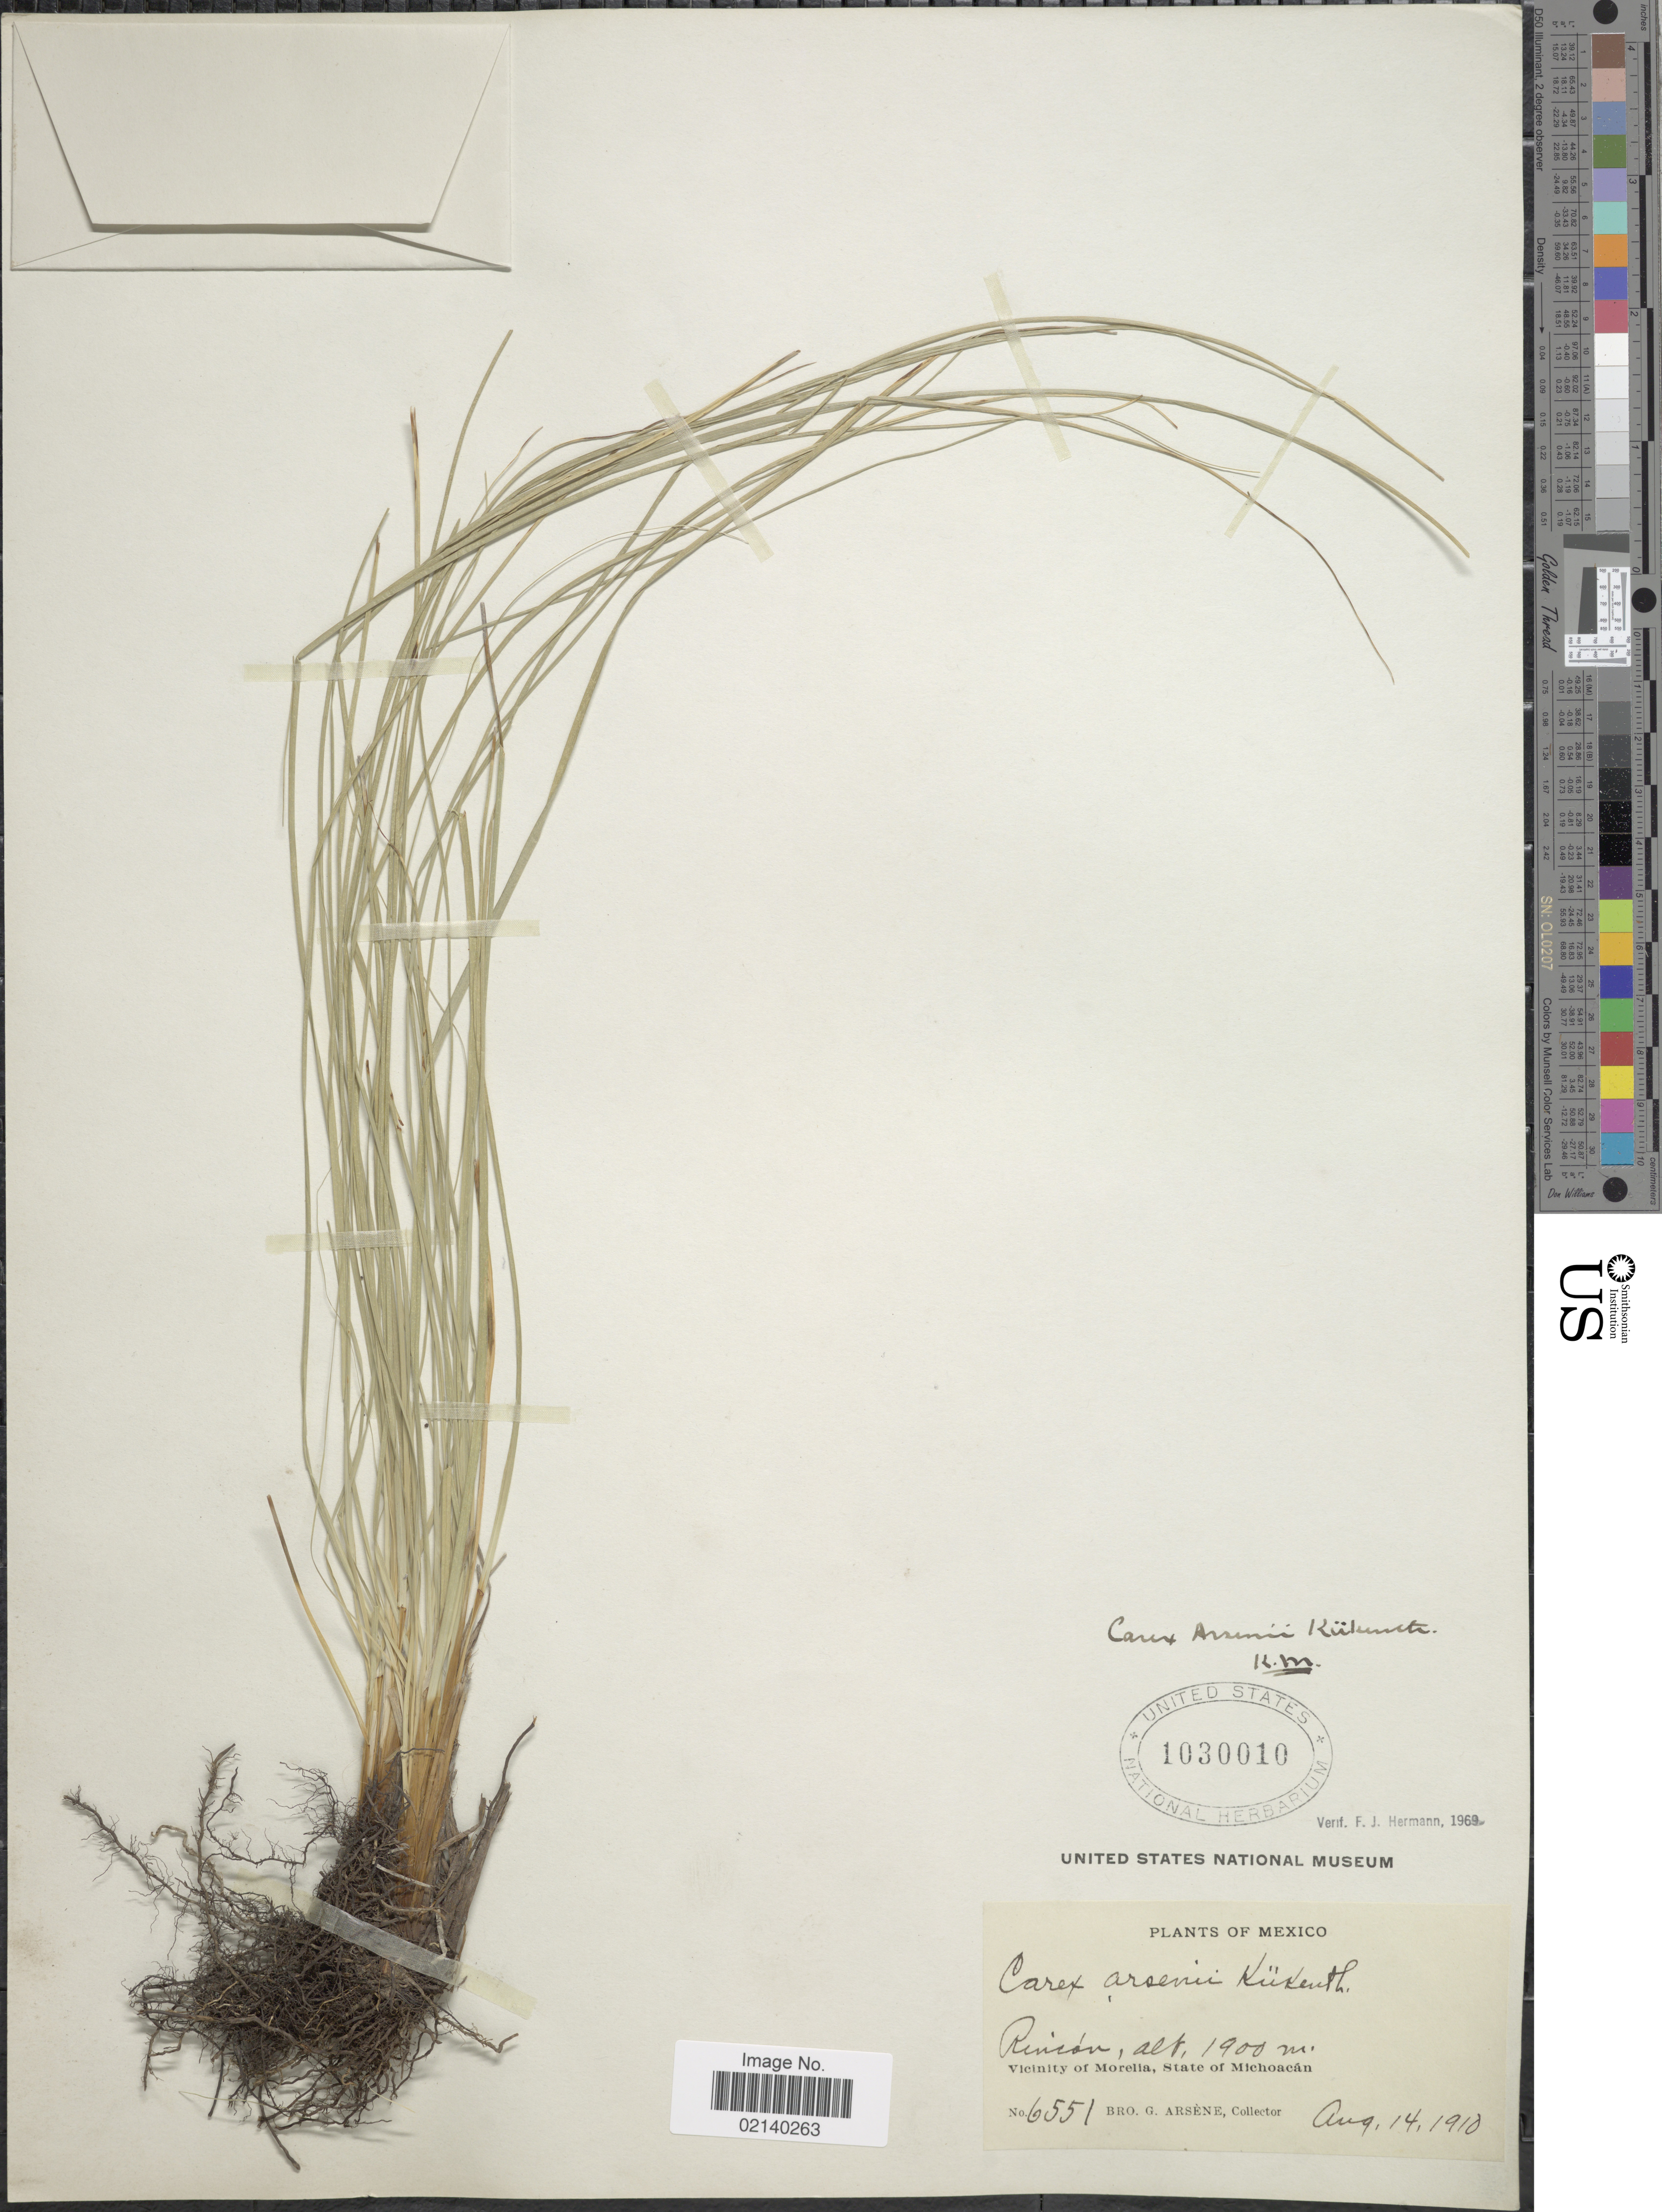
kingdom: Plantae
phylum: Tracheophyta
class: Liliopsida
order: Poales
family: Cyperaceae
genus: Carex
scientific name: Carex arsenii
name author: Kük.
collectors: Bro. G. Arsène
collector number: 6551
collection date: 1910-08-14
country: Mexico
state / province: Michoacán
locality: Rincon, Vicinity of Morelia, State of Michoacan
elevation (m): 1900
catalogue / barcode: US 1030010